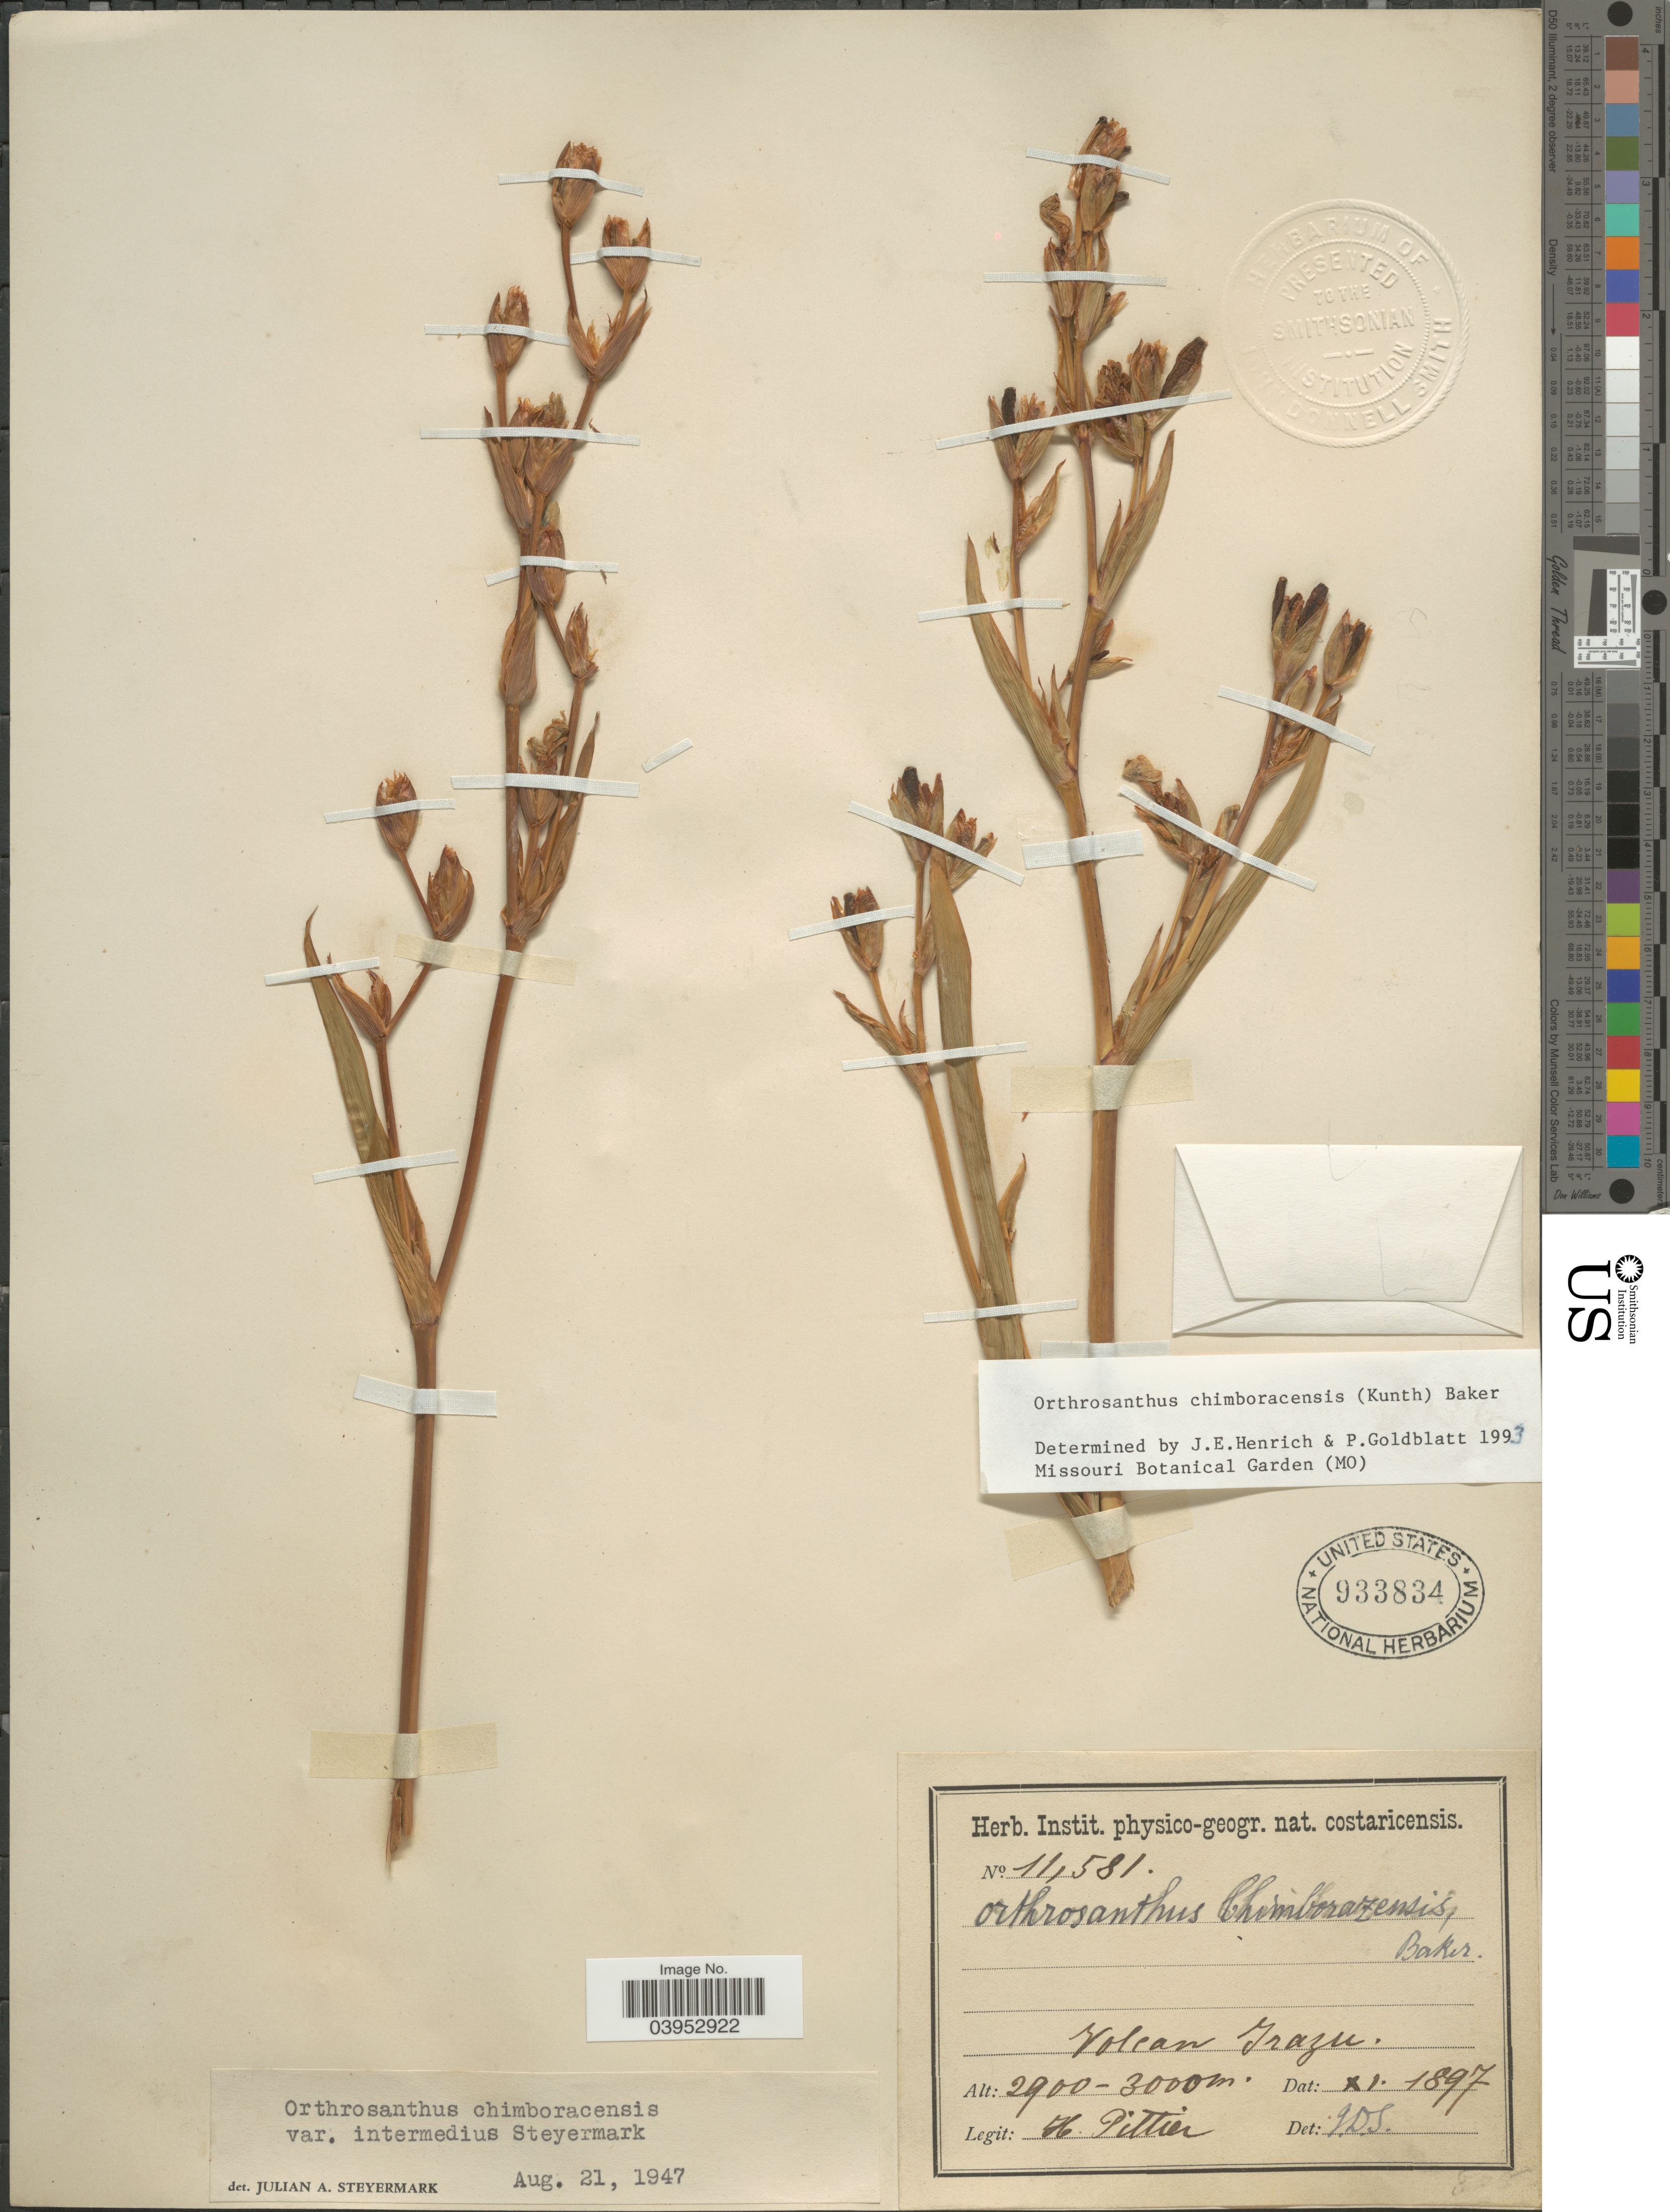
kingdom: Plantae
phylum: Tracheophyta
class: Liliopsida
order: Asparagales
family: Iridaceae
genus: Orthrosanthus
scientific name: Orthrosanthus chimboracensis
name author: (Kunth) Baker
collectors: H. F. Pittier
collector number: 11581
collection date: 1897-11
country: Costa Rica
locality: Volcan Irazu.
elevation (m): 2900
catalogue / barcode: US 933834